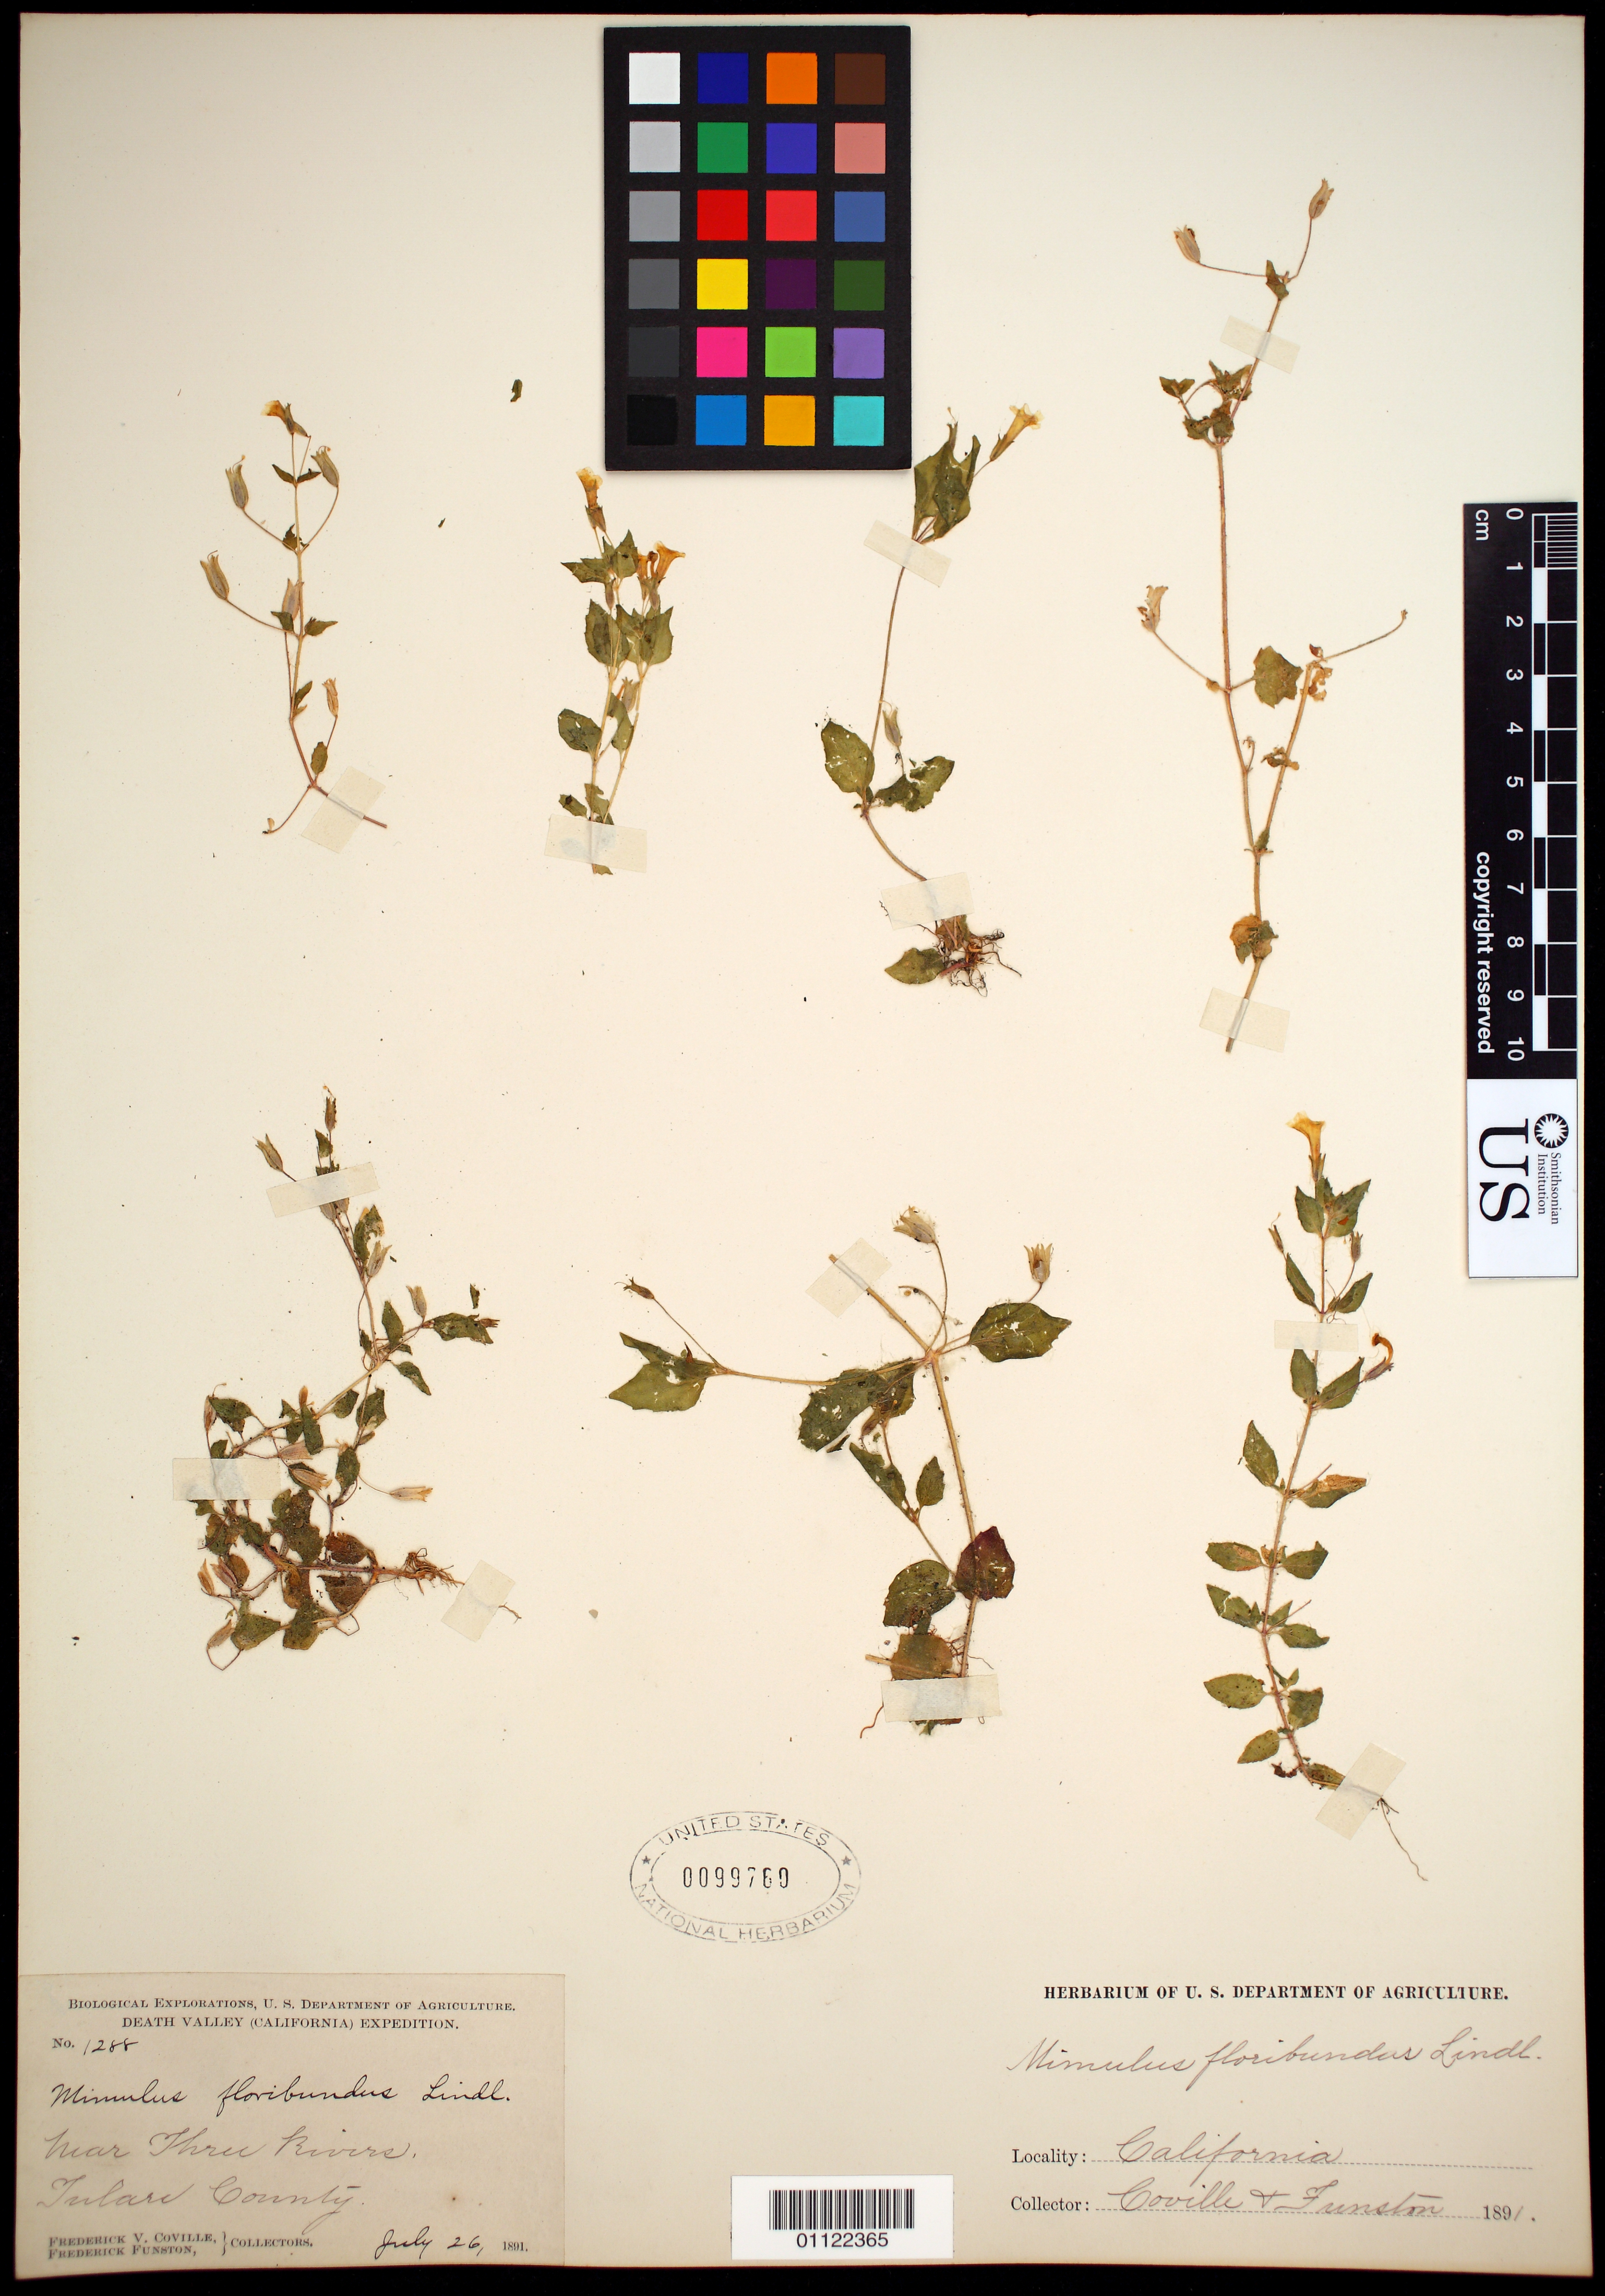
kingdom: Plantae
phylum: Tracheophyta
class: Magnoliopsida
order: Lamiales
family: Phrymaceae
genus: Mimulus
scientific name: Mimulus floribundus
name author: Douglas ex Lindl.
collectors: F. V. Coville & F. Funston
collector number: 1288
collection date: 1891-07-26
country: United States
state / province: California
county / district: Tulare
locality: near Three Rivers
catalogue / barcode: US 99760